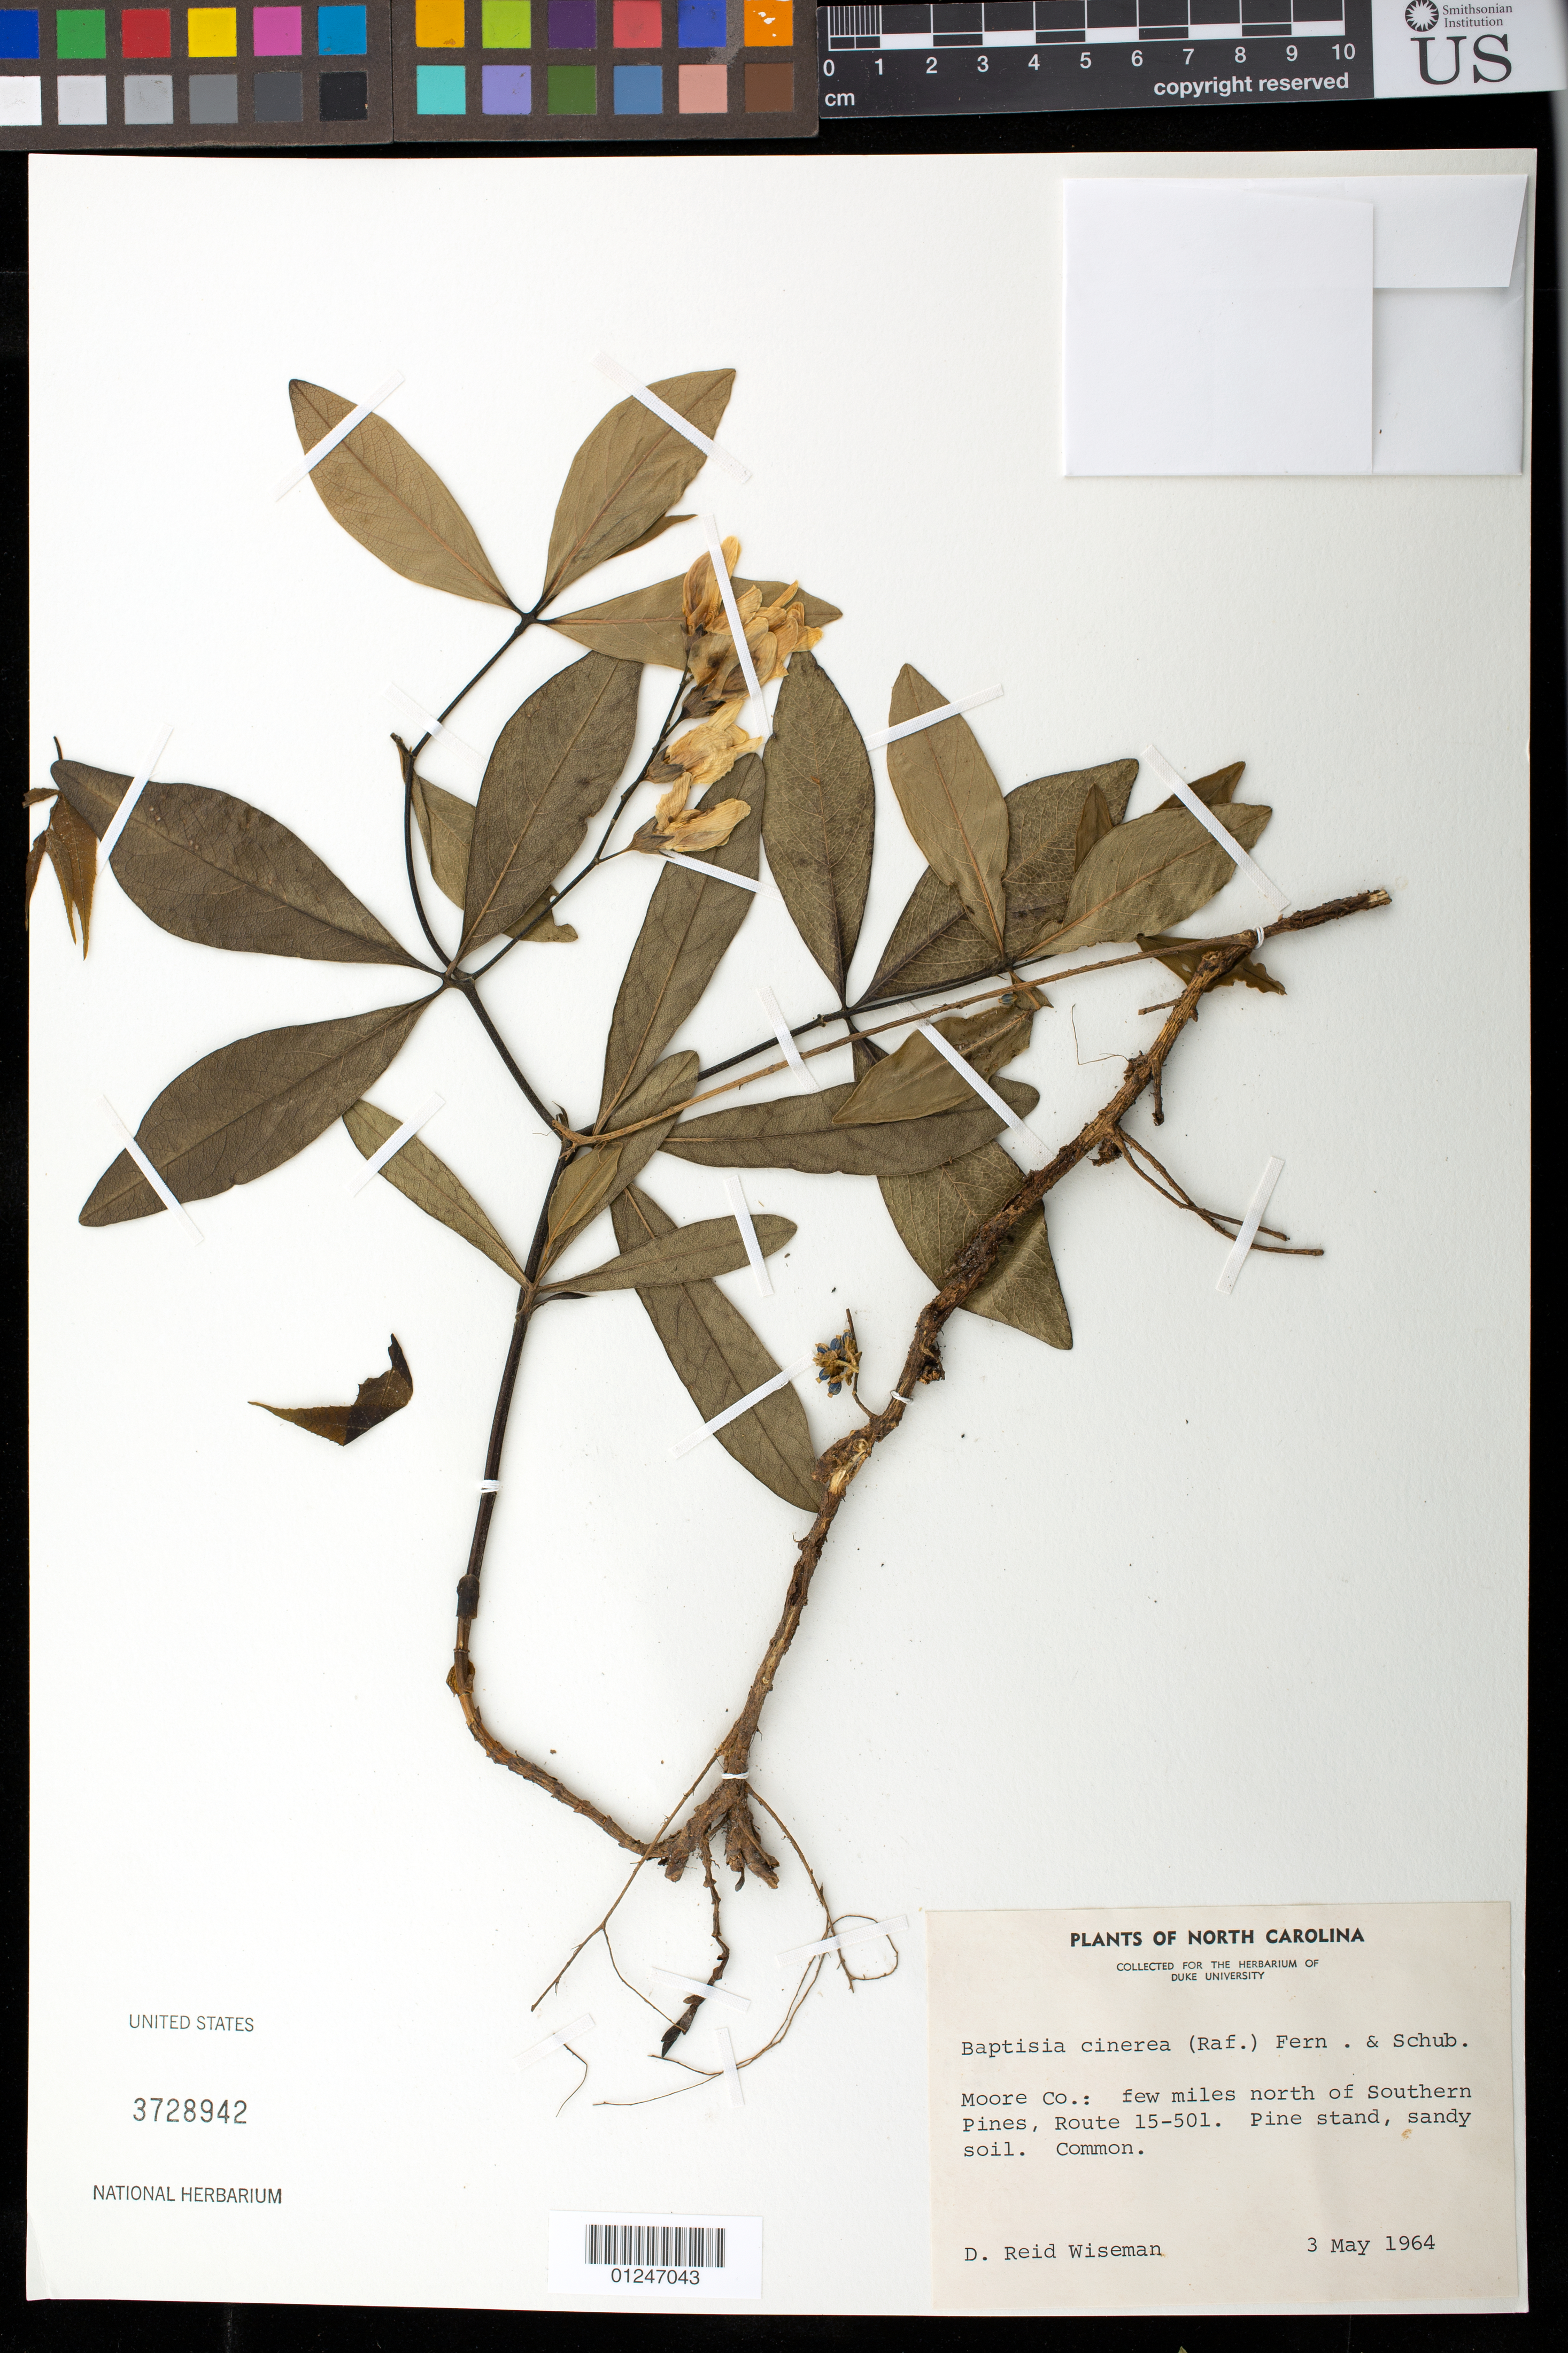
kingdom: Plantae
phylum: Tracheophyta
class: Magnoliopsida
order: Fabales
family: Fabaceae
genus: Baptisia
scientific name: Baptisia cinerea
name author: (Raf.) Fernald & B.G. Schub.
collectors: R. Wiseman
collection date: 1964-05-03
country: United States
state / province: North Carolina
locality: Moore County. Few miles N of Southern Pines, Route 15-501.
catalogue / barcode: US 3728942